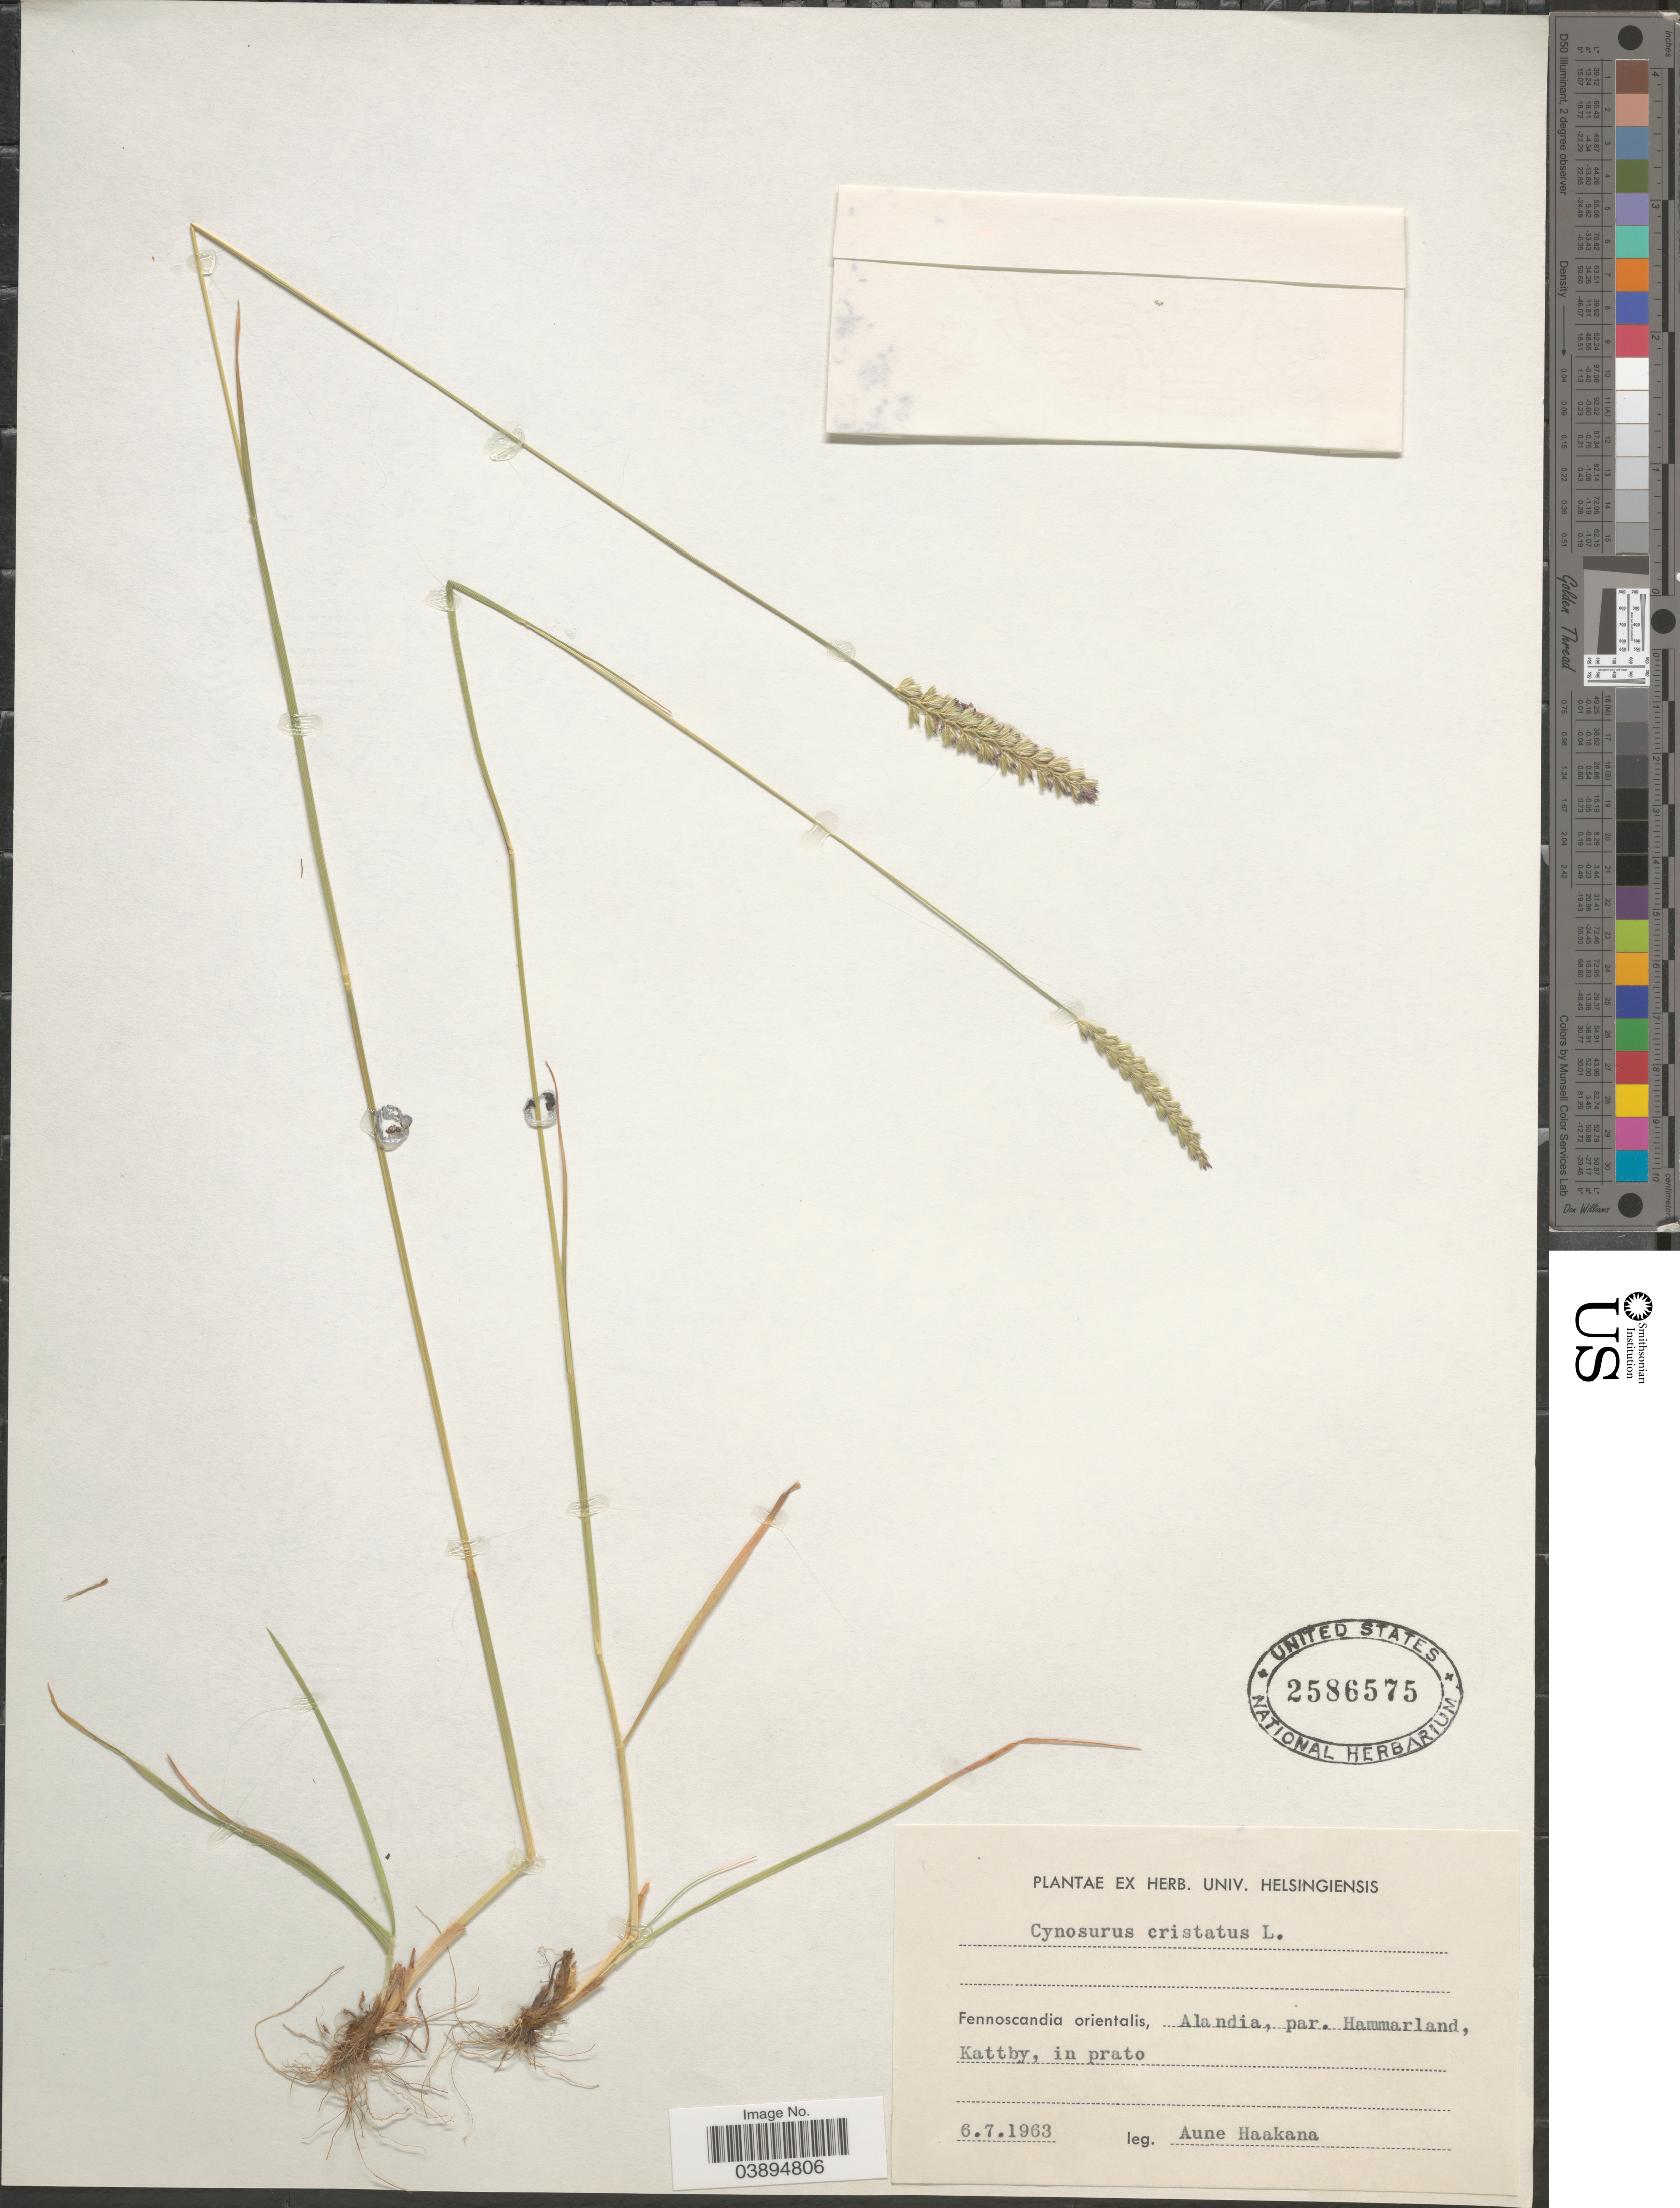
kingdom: Plantae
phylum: Tracheophyta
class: Liliopsida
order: Poales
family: Poaceae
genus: Cynosurus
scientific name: Cynosurus cristatus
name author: L.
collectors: A. Haakana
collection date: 1963-07-06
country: Finland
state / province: Ahvenanmaa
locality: Fennoscandia orientalis, Alandia, par. Hammarland, Kattby, in prato.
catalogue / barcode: US 2586575